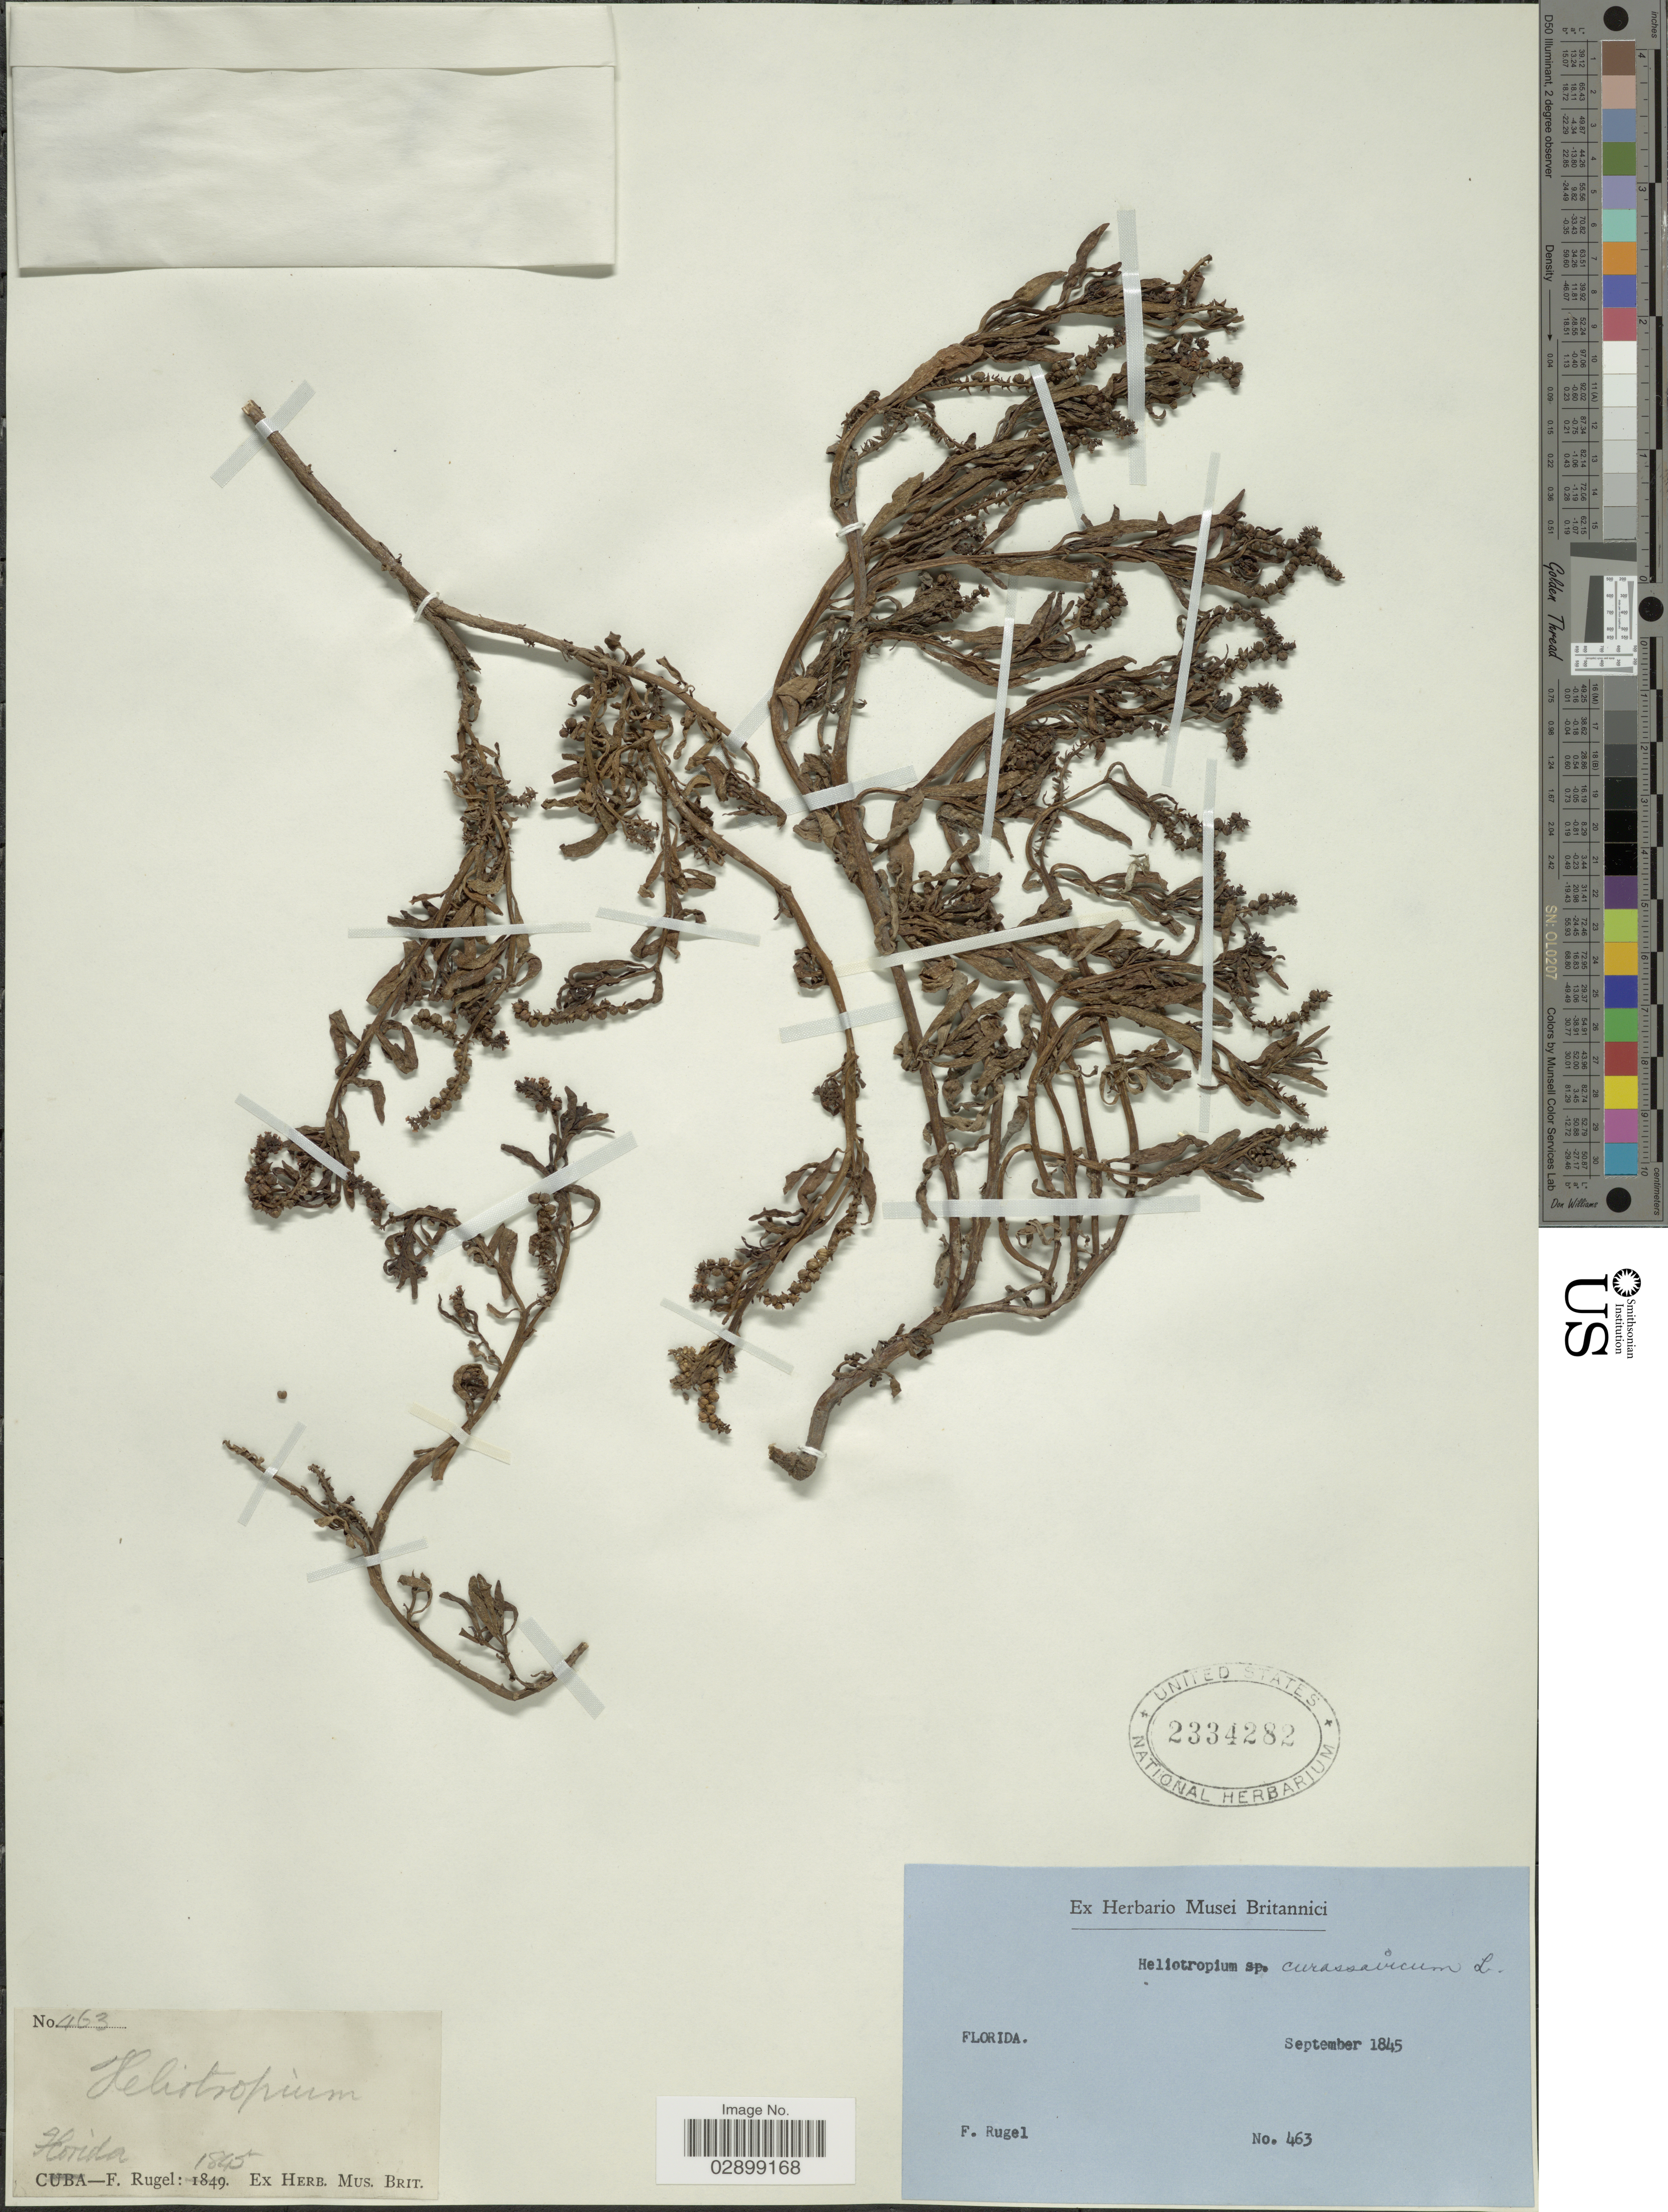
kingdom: Plantae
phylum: Tracheophyta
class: Magnoliopsida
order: Boraginales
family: Heliotropiaceae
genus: Heliotropium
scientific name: Heliotropium curassavicum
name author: L.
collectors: F. Rugel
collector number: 463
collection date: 1845-09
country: United States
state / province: Florida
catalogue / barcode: US 2334282